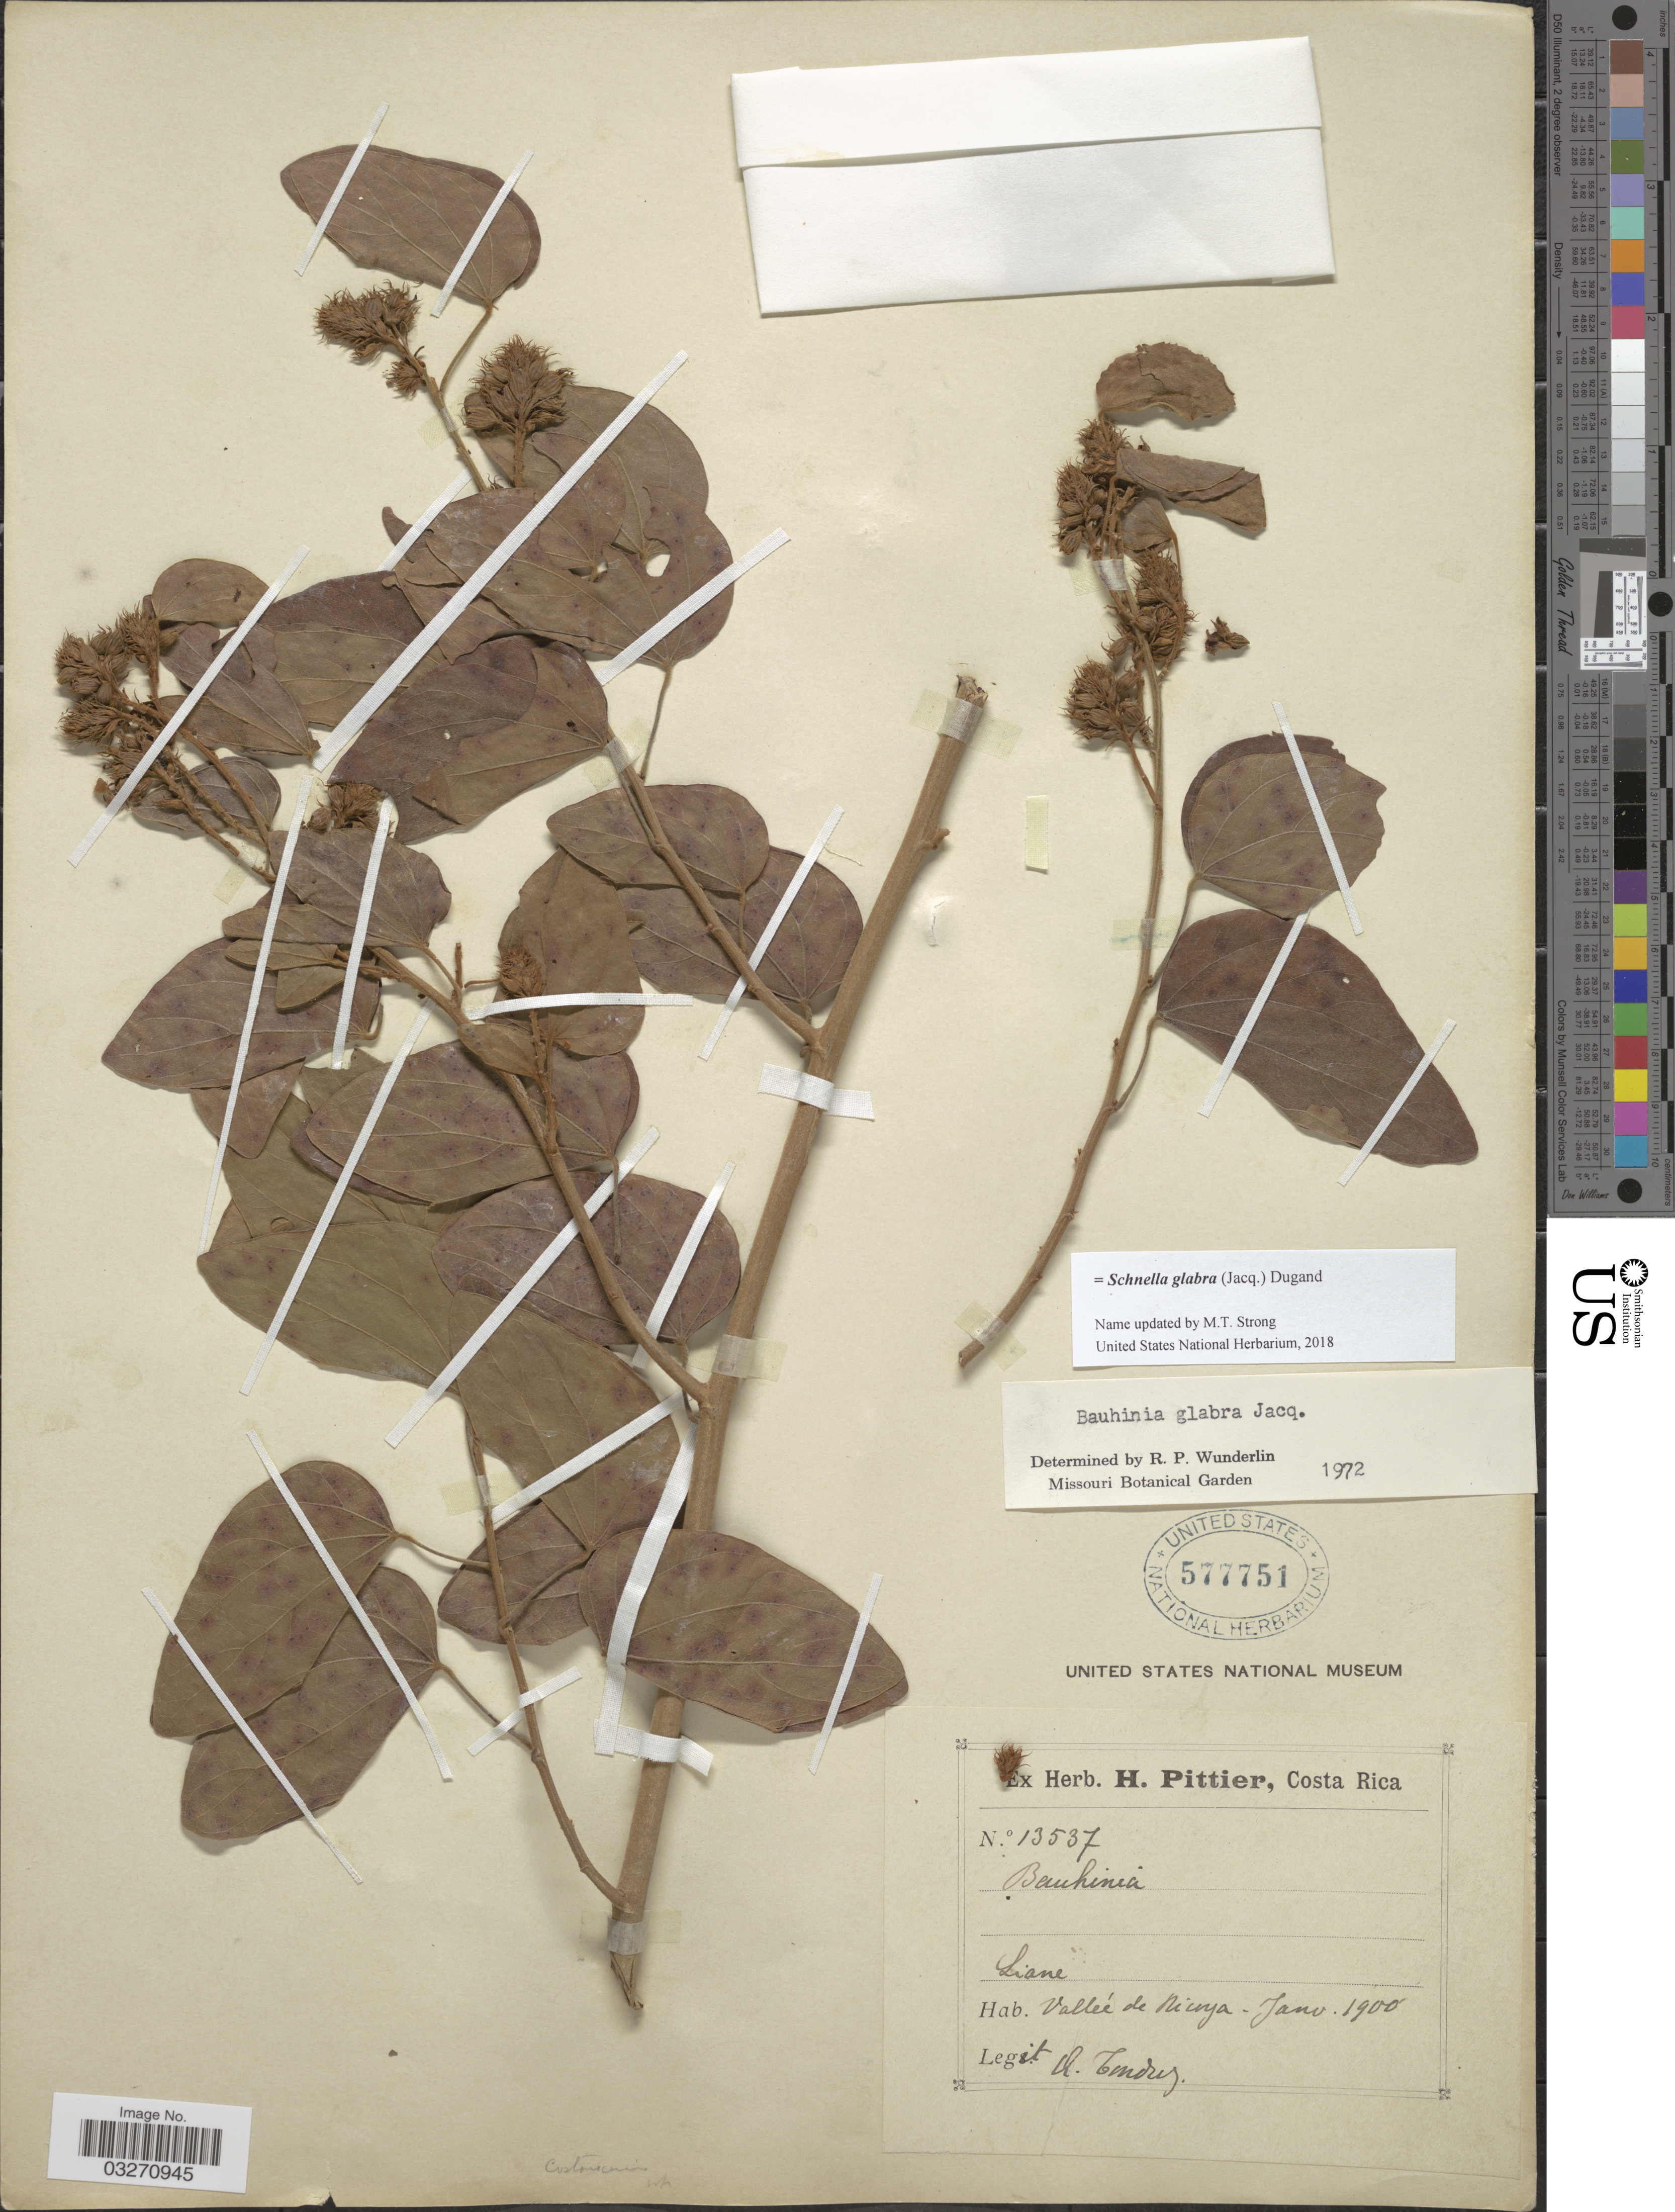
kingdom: Plantae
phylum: Tracheophyta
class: Magnoliopsida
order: Fabales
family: Fabaceae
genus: Schnella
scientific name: Schnella glabra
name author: (Jacq.) Dugand G.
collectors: A. Tonduz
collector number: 13537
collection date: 1900-01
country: Costa Rica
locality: Vallée de Nicoya.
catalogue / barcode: US 577751